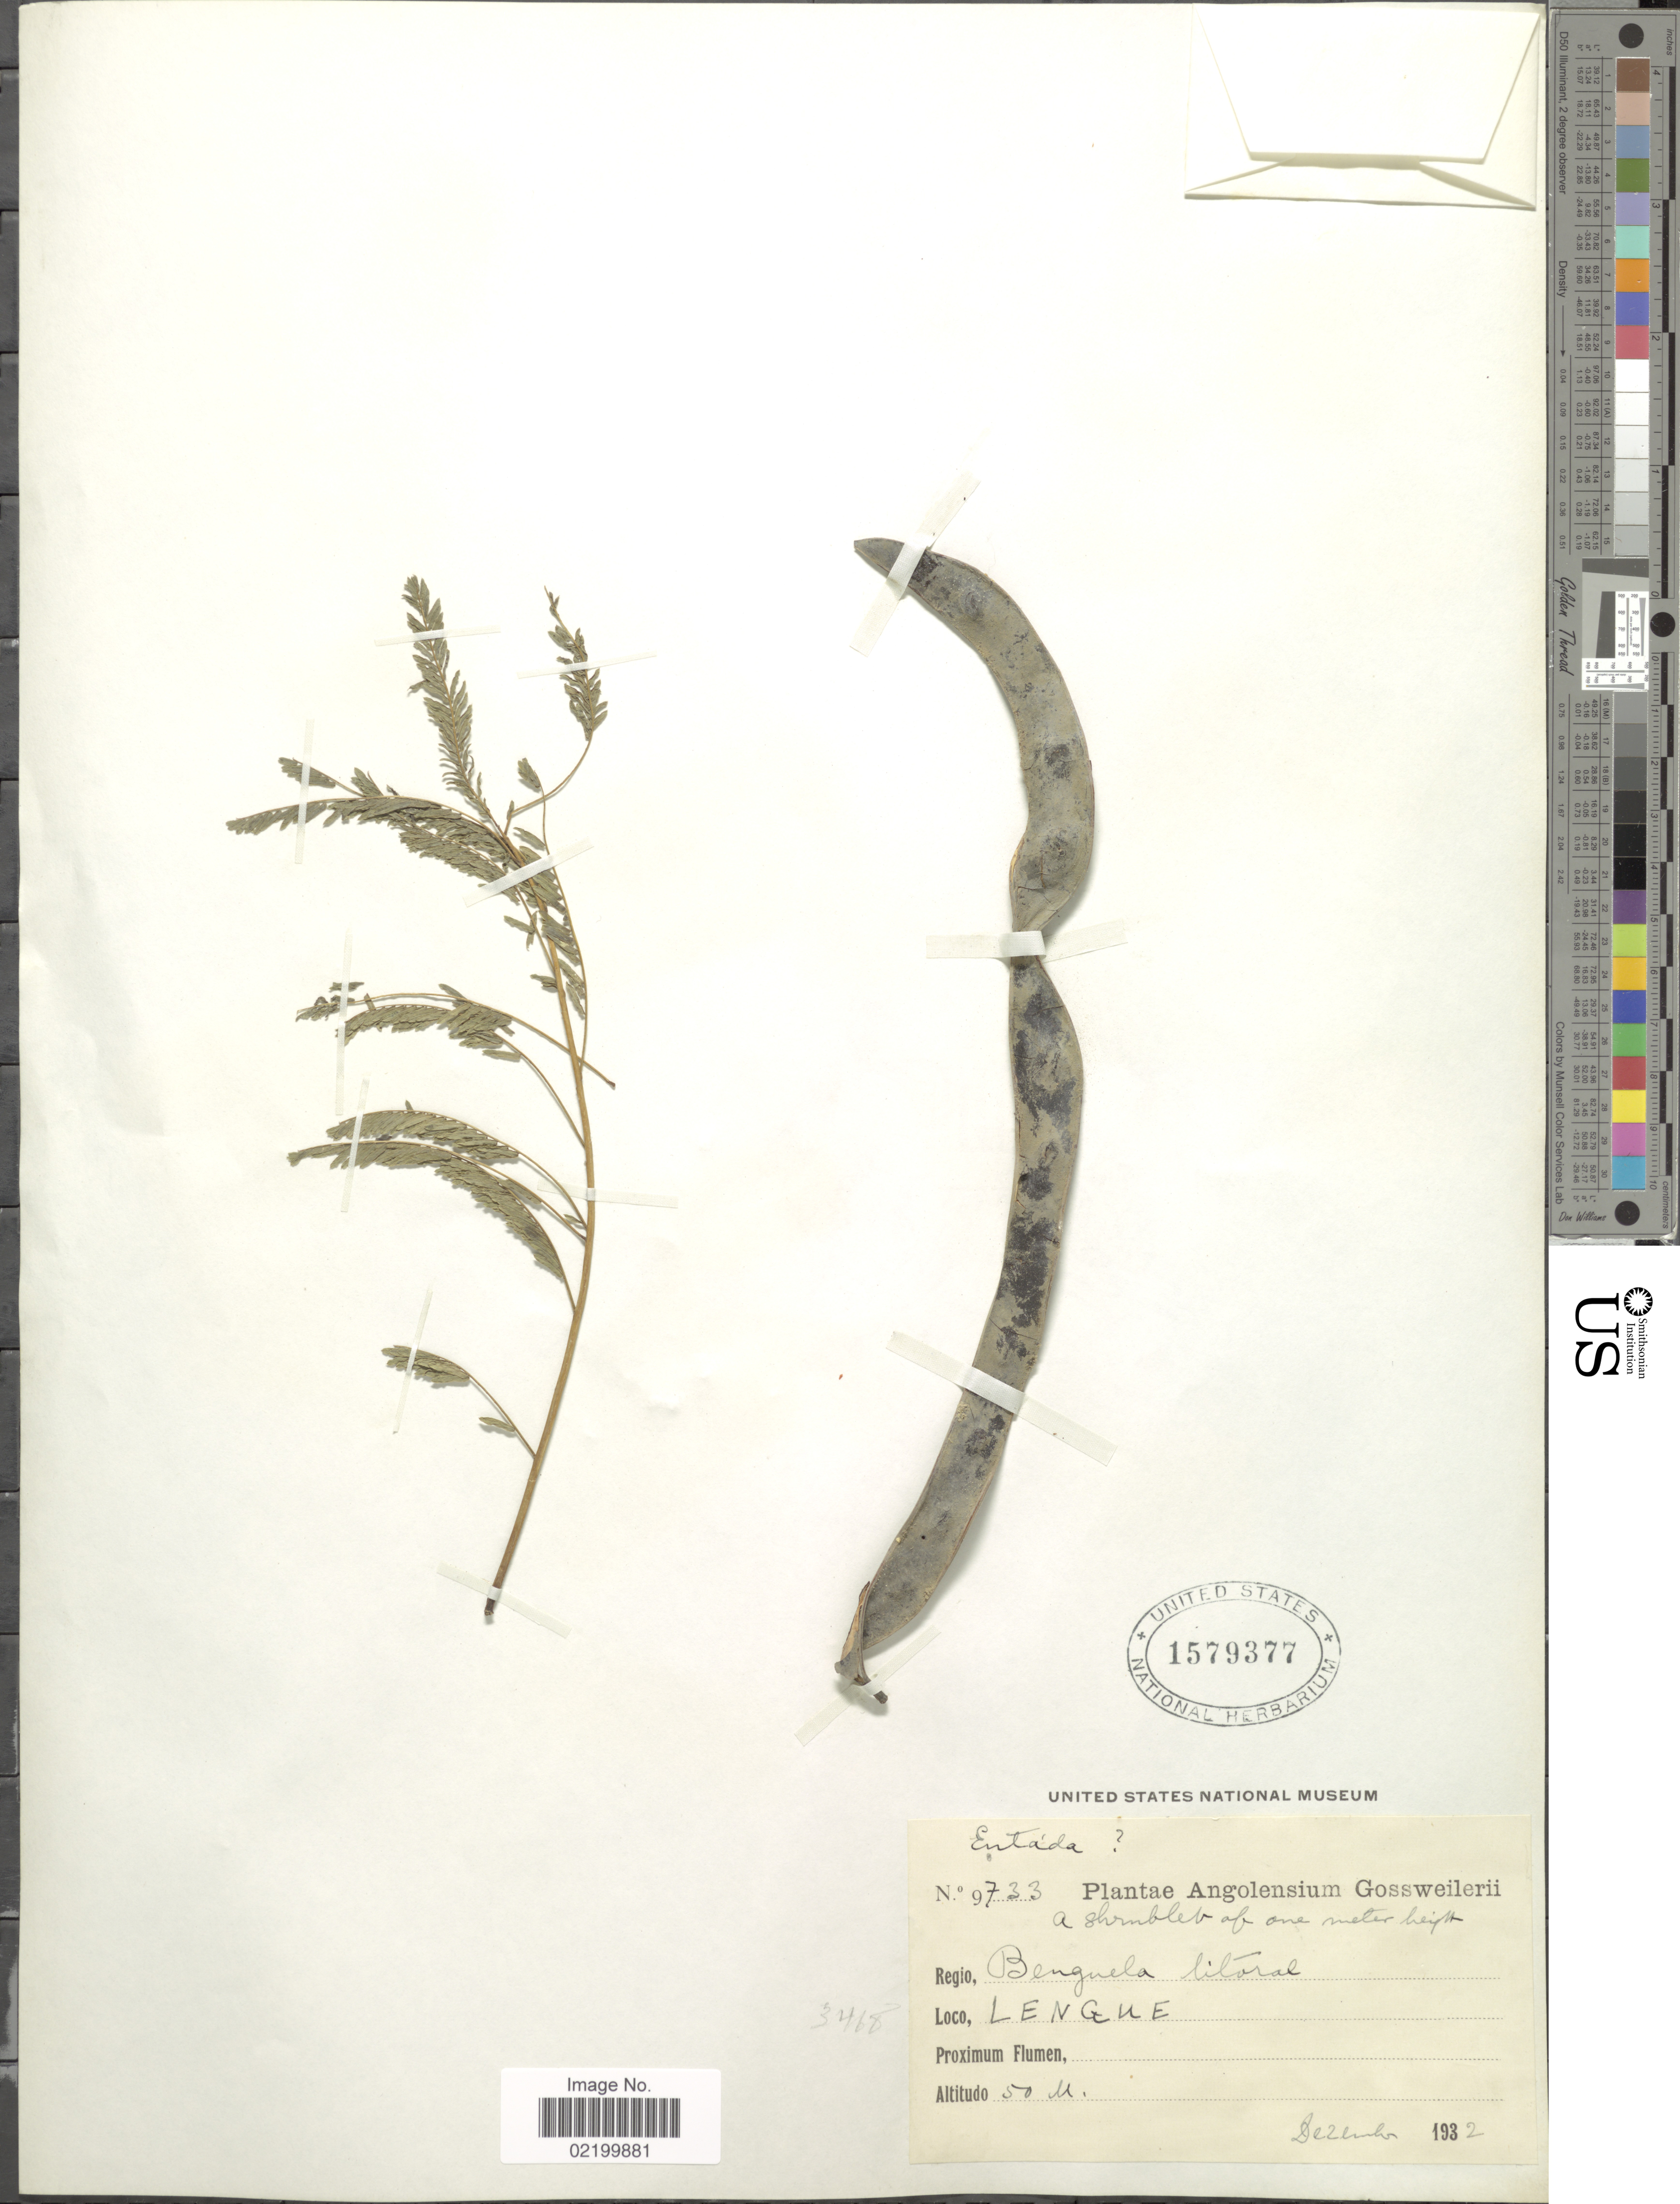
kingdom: Plantae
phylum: Tracheophyta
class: Magnoliopsida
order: Fabales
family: Fabaceae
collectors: -. Gossweiler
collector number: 9733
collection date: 1932-12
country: Angola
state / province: Benguela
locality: Benguela litoral. Angolensium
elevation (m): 50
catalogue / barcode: US 1579377